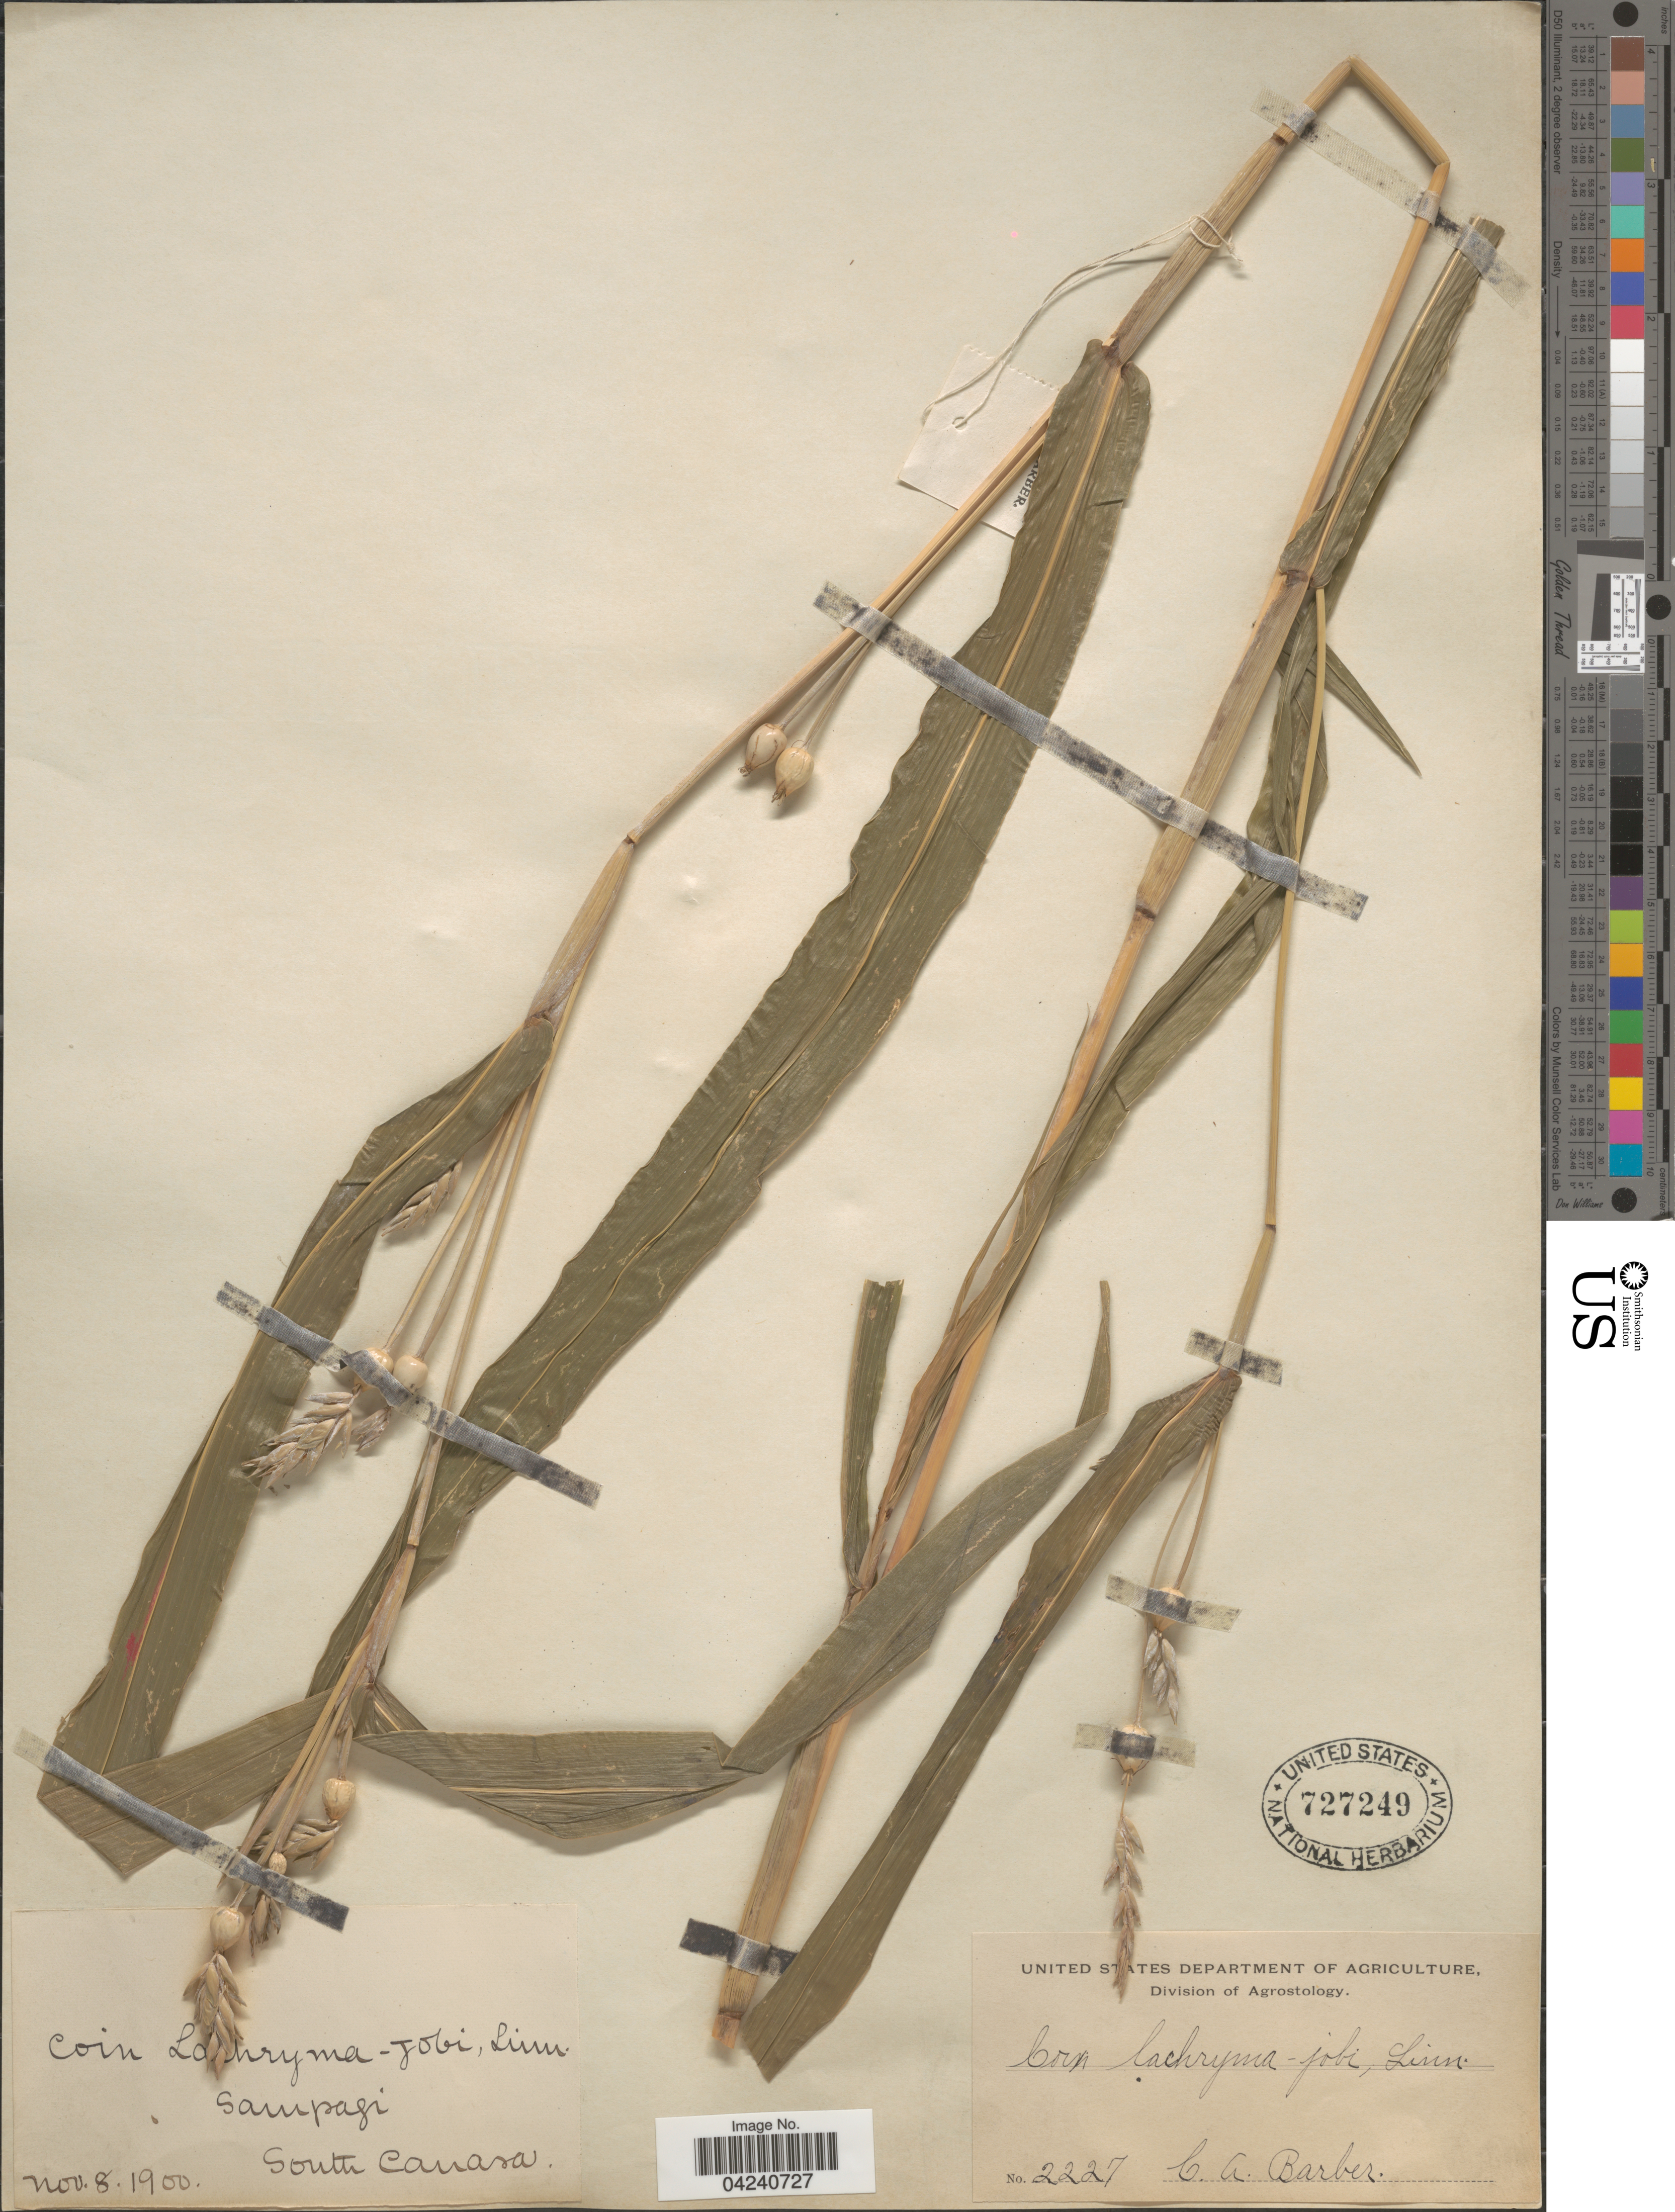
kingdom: Plantae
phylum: Tracheophyta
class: Liliopsida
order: Poales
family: Poaceae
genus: Coix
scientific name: Coix lacryma-jobi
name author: L.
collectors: C. Barber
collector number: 2227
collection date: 1900-11-08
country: India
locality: Sampagi. South Canara.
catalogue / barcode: US 727249